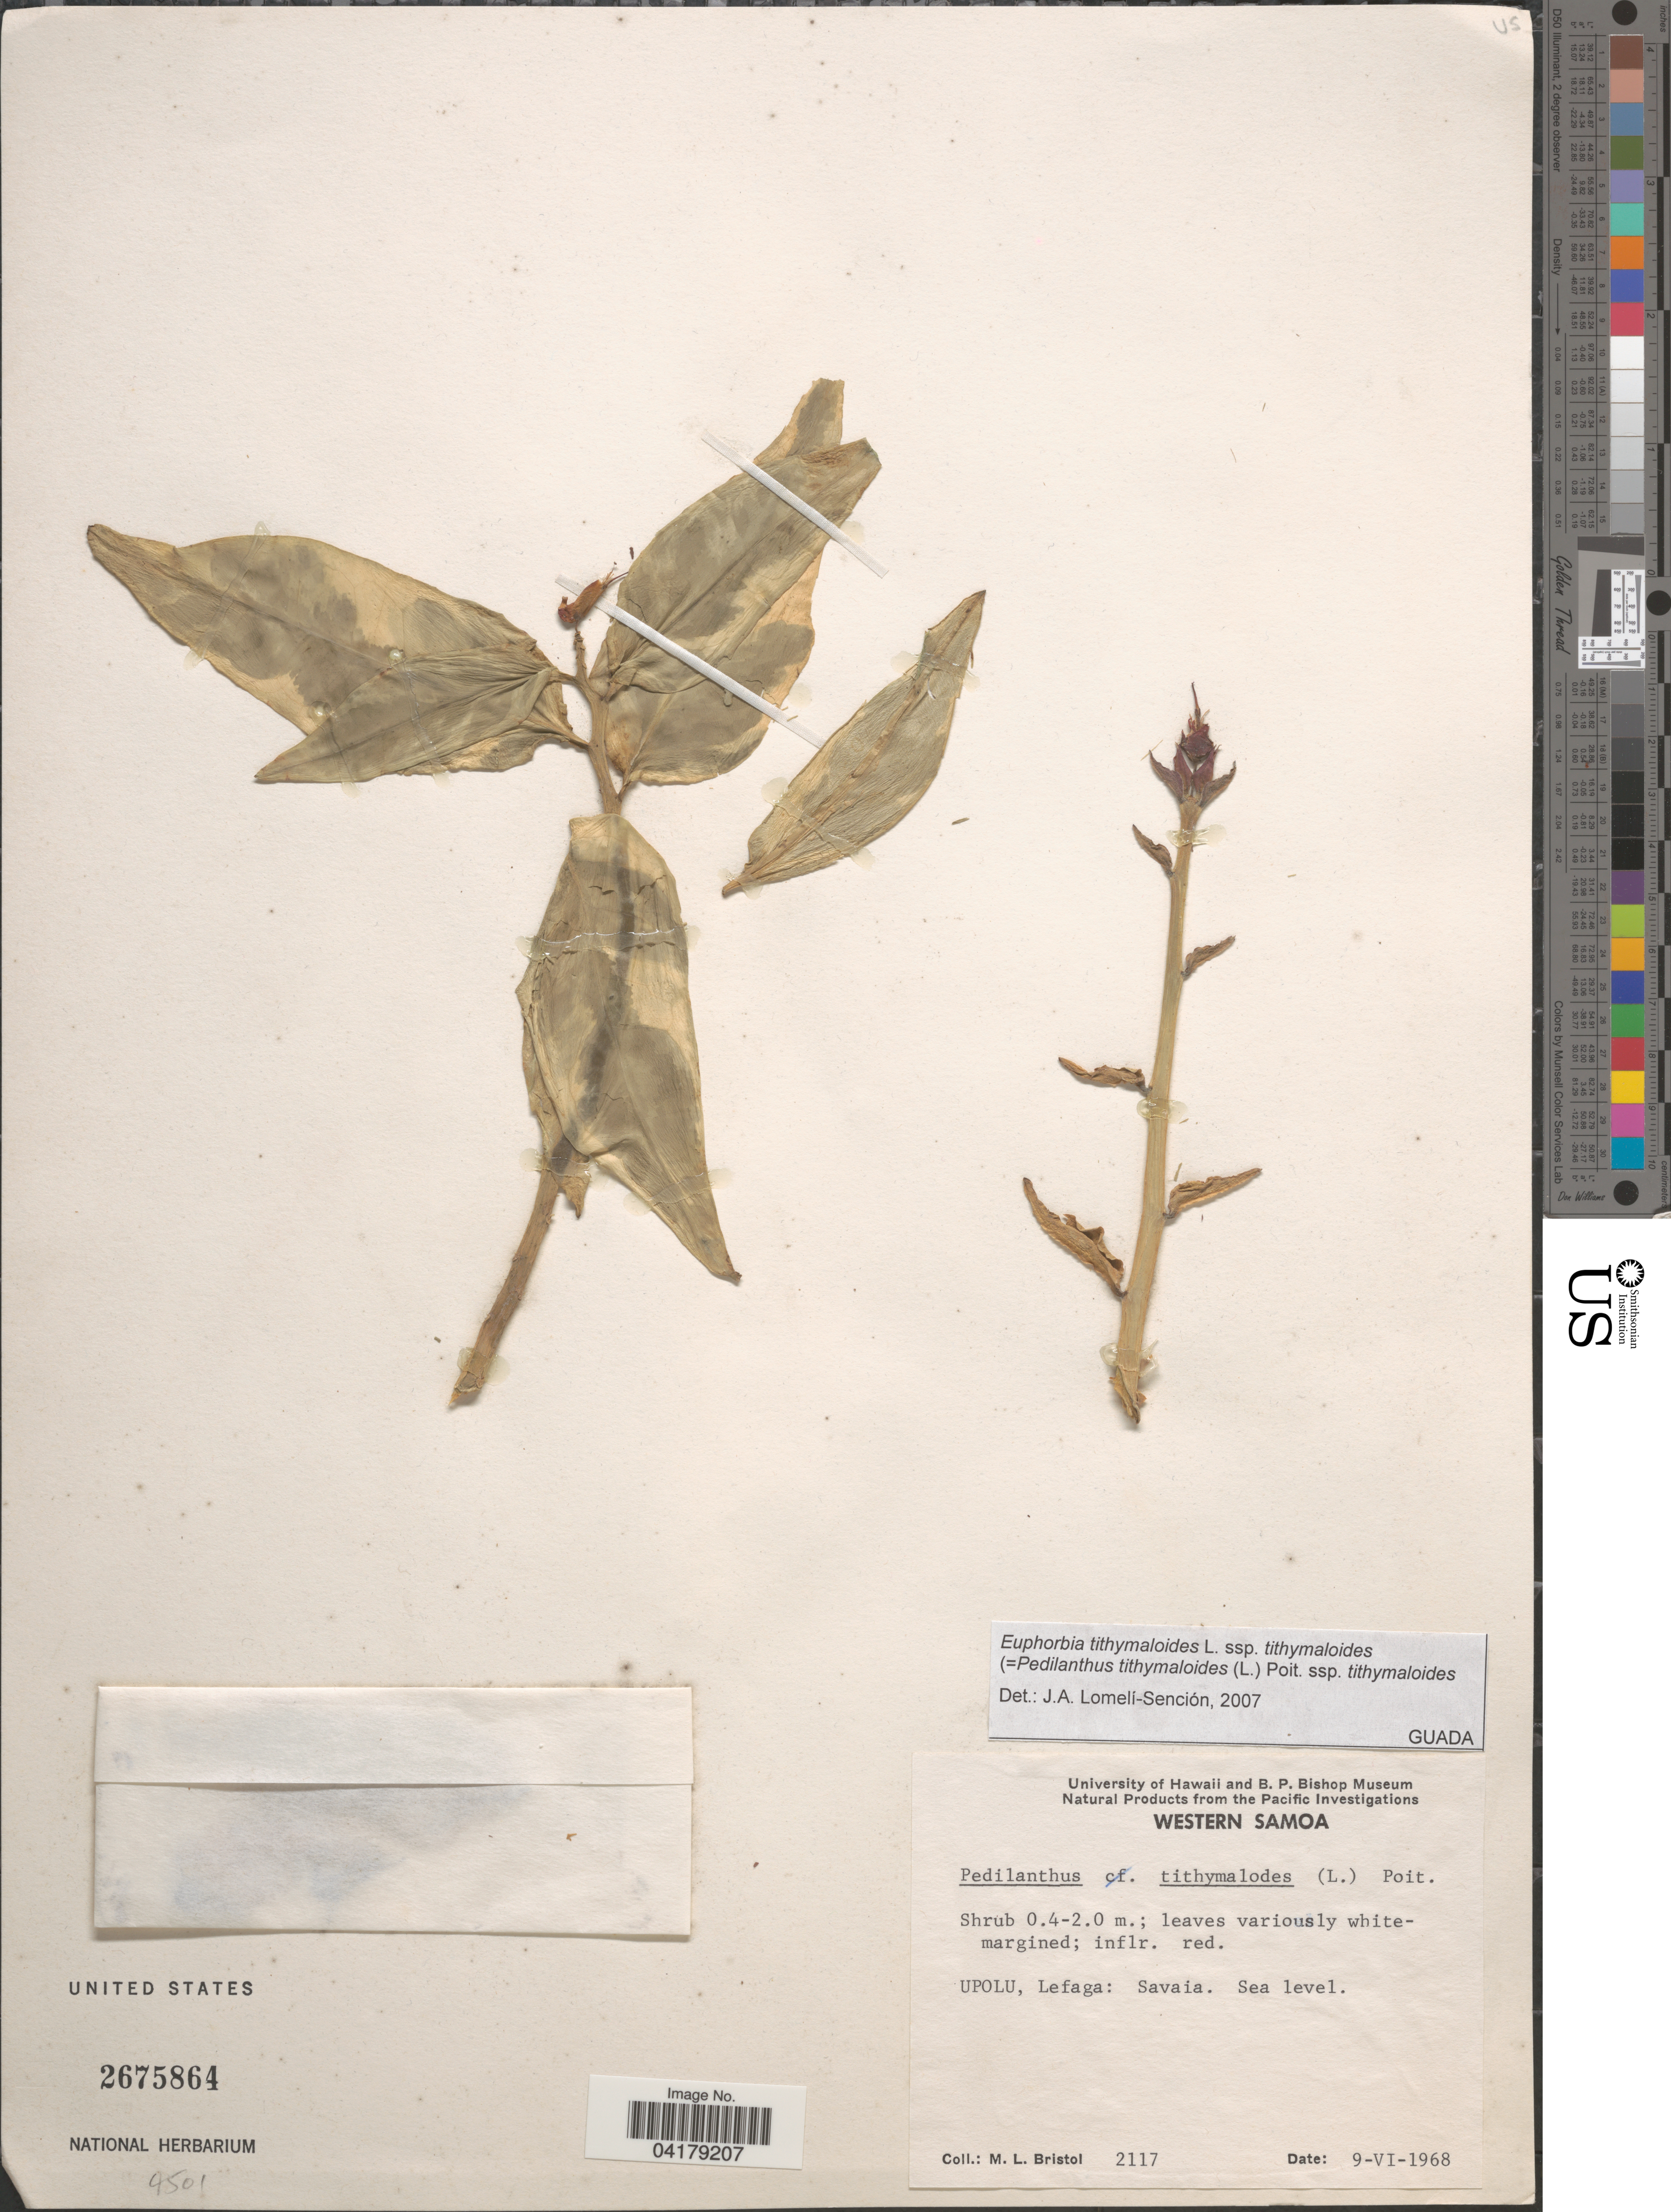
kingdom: Plantae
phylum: Tracheophyta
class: Magnoliopsida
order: Malpighiales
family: Euphorbiaceae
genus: Euphorbia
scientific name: Euphorbia tithymaloides subsp. tithymaloides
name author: L.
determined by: Lomeli Sención, José A.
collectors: M. L. Bristol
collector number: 2117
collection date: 1968-06-09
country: Samoa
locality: Upolu, Lefaga: Savaia.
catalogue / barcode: US 2675864